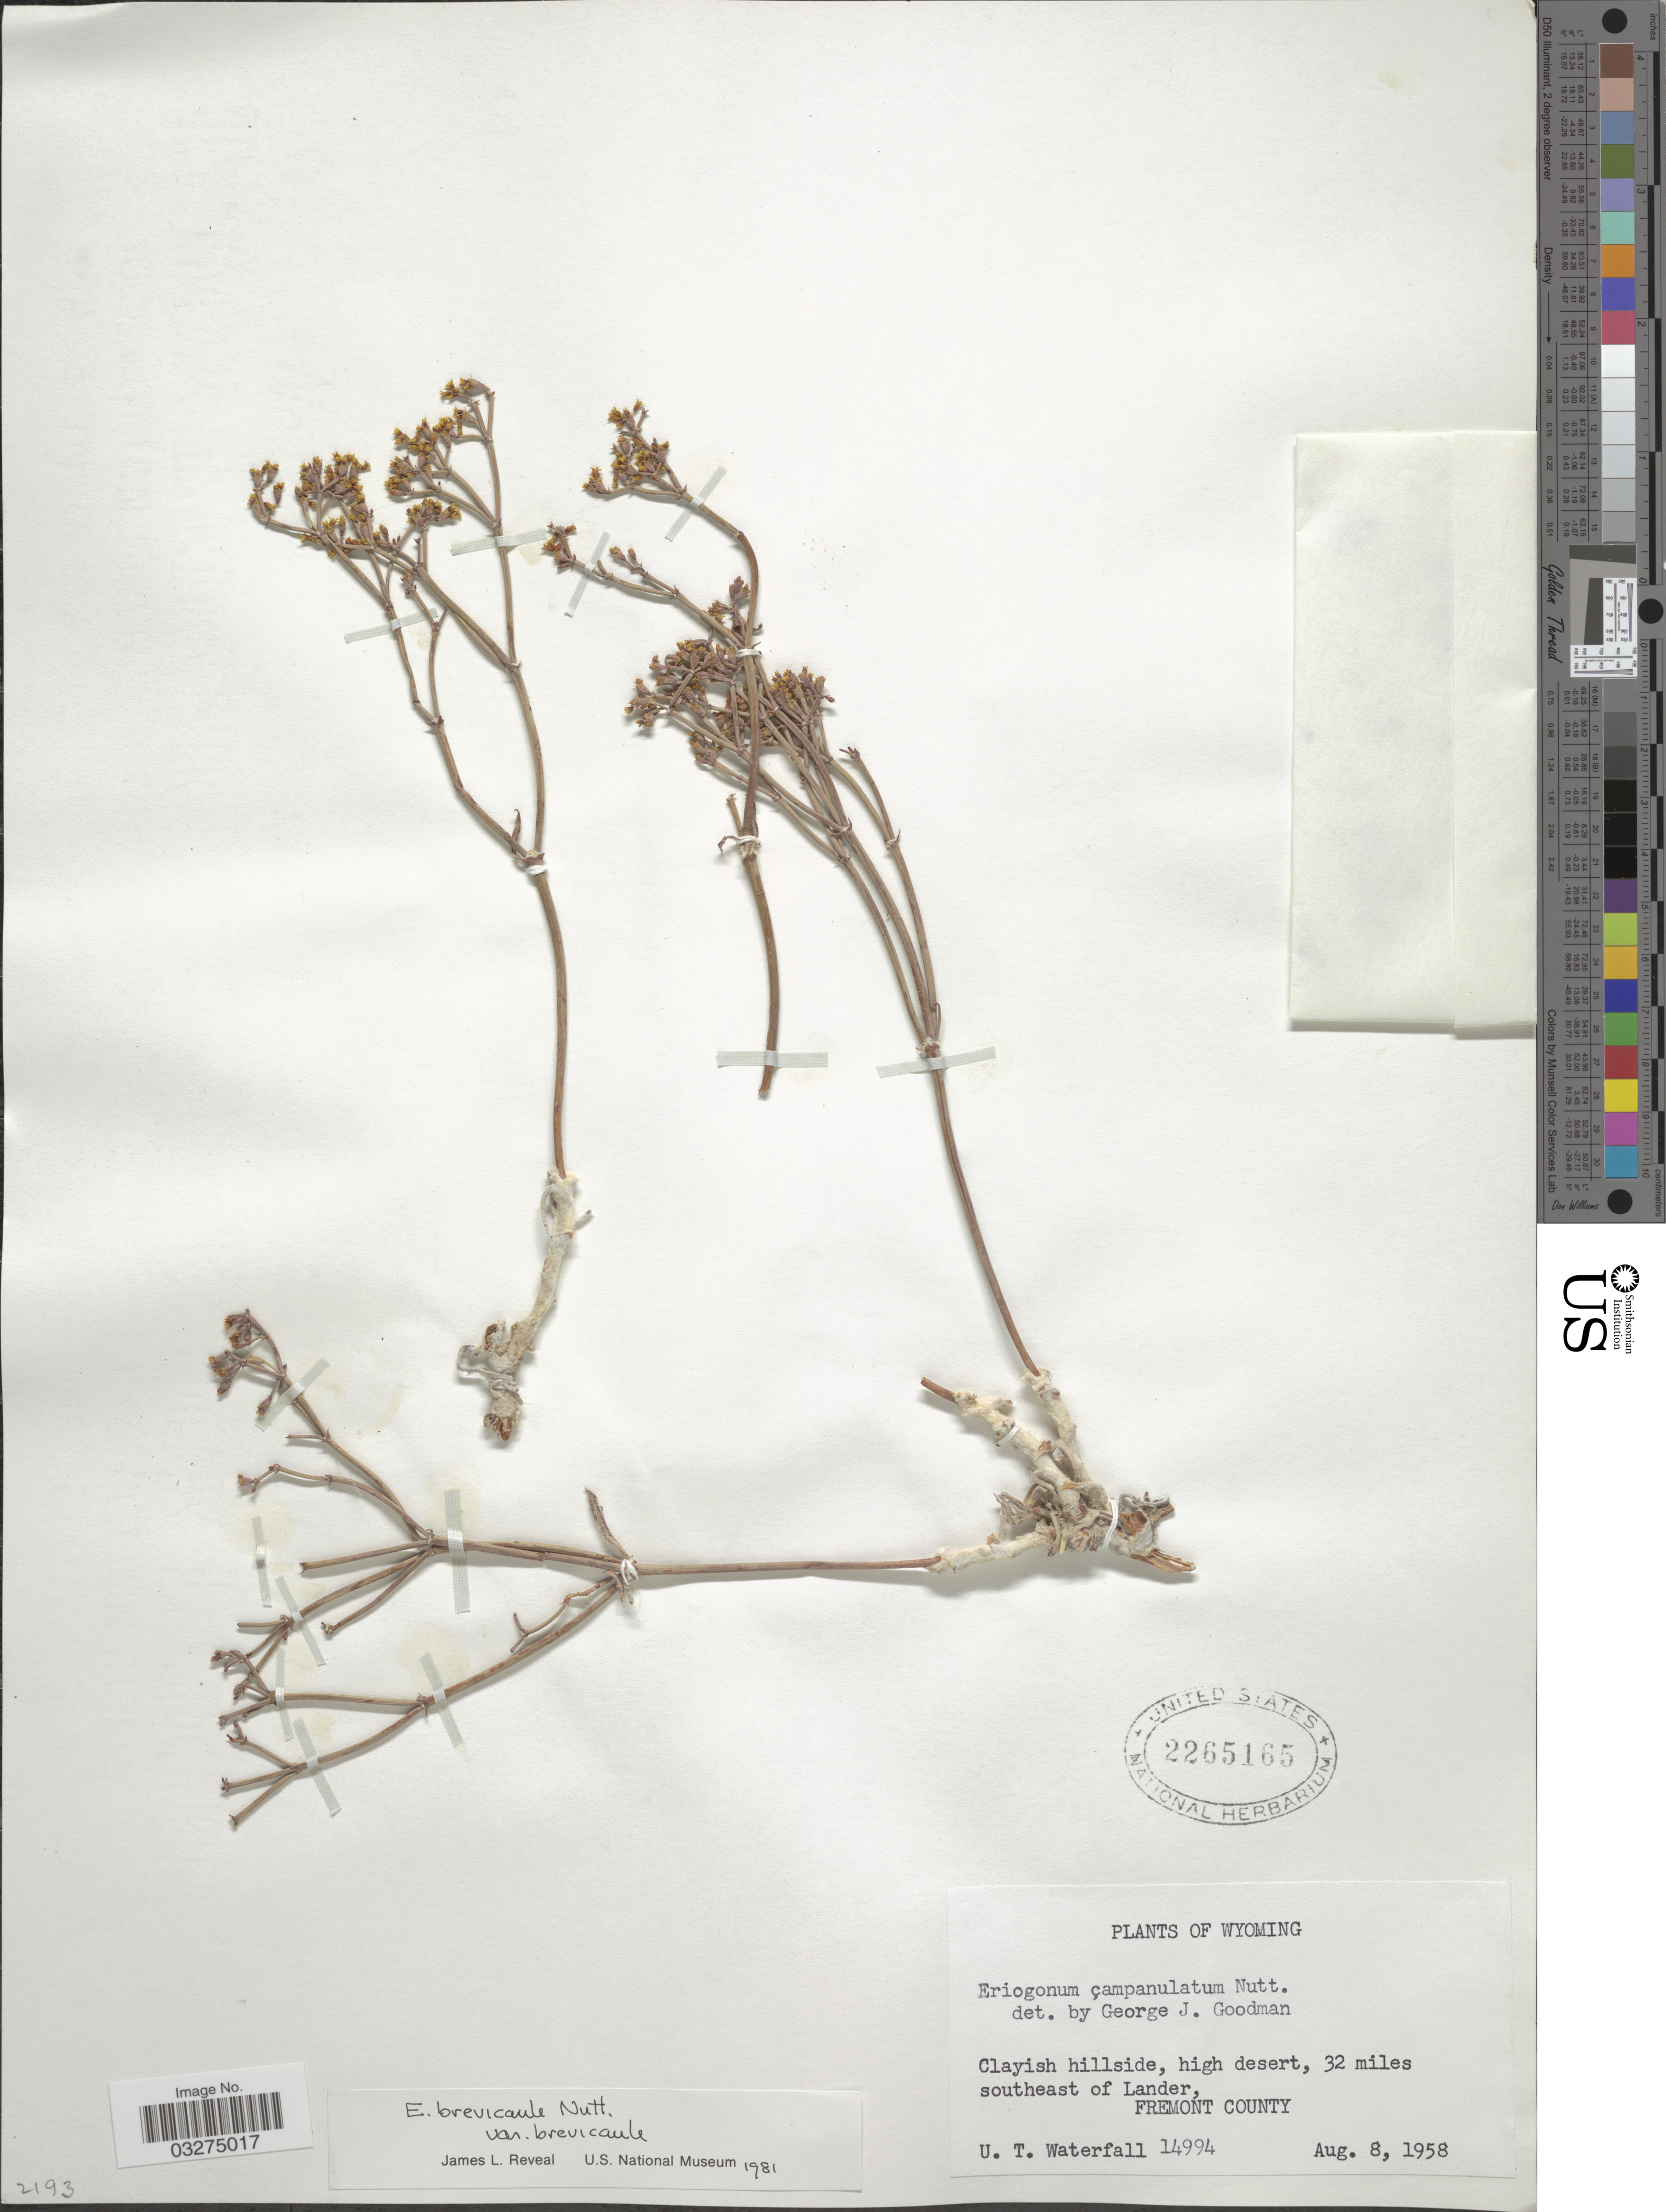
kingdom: Plantae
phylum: Tracheophyta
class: Magnoliopsida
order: Caryophyllales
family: Polygonaceae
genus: Eriogonum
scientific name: Eriogonum brevicaule var. brevicaule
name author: Nutt.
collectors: U. T. Waterfall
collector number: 14994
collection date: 1958-08-08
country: United States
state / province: Wyoming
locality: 32 miles southeast of Lander, Fremont County.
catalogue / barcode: US 2265165